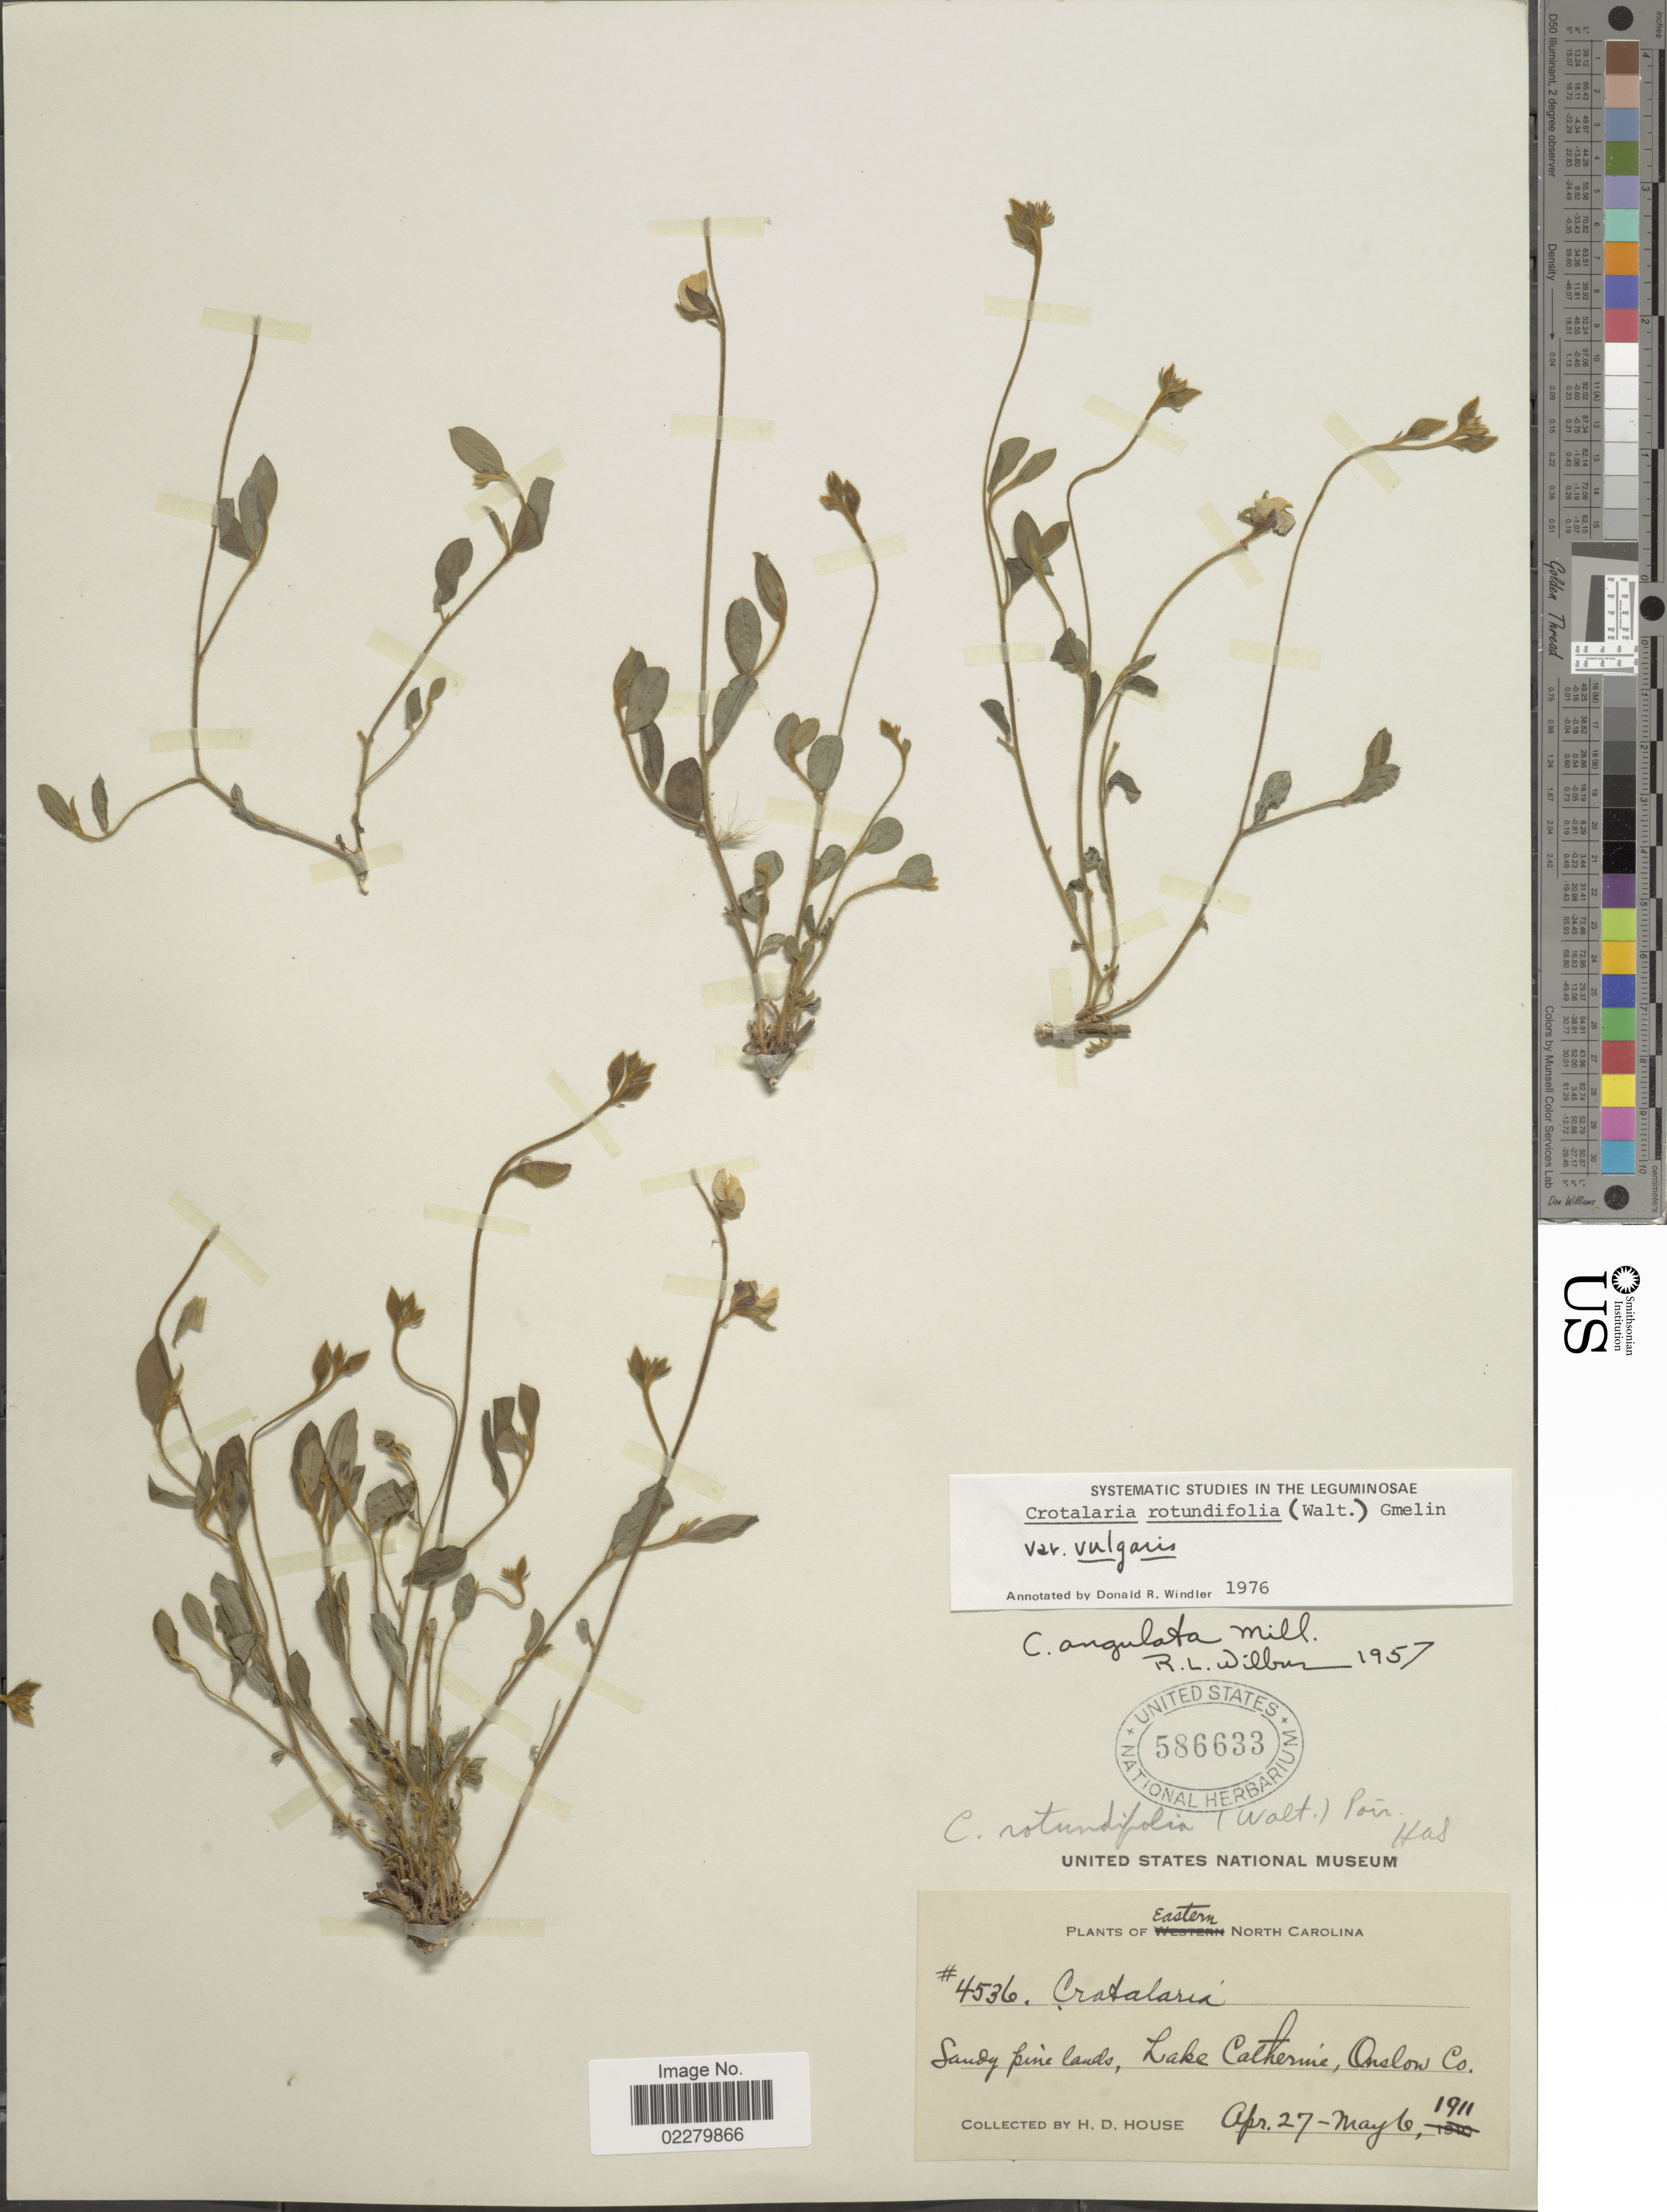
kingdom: Plantae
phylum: Tracheophyta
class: Magnoliopsida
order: Fabales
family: Fabaceae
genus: Crotalaria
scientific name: Crotalaria rotundifolia var. vulgaris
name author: Windler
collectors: H. D. House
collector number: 4536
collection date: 1911-04-27/1911-05-06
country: United States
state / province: North Carolina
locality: Eastern North Carolina. Sandy pine lands, Lake Catherine, Onslow Co.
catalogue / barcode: US 586633